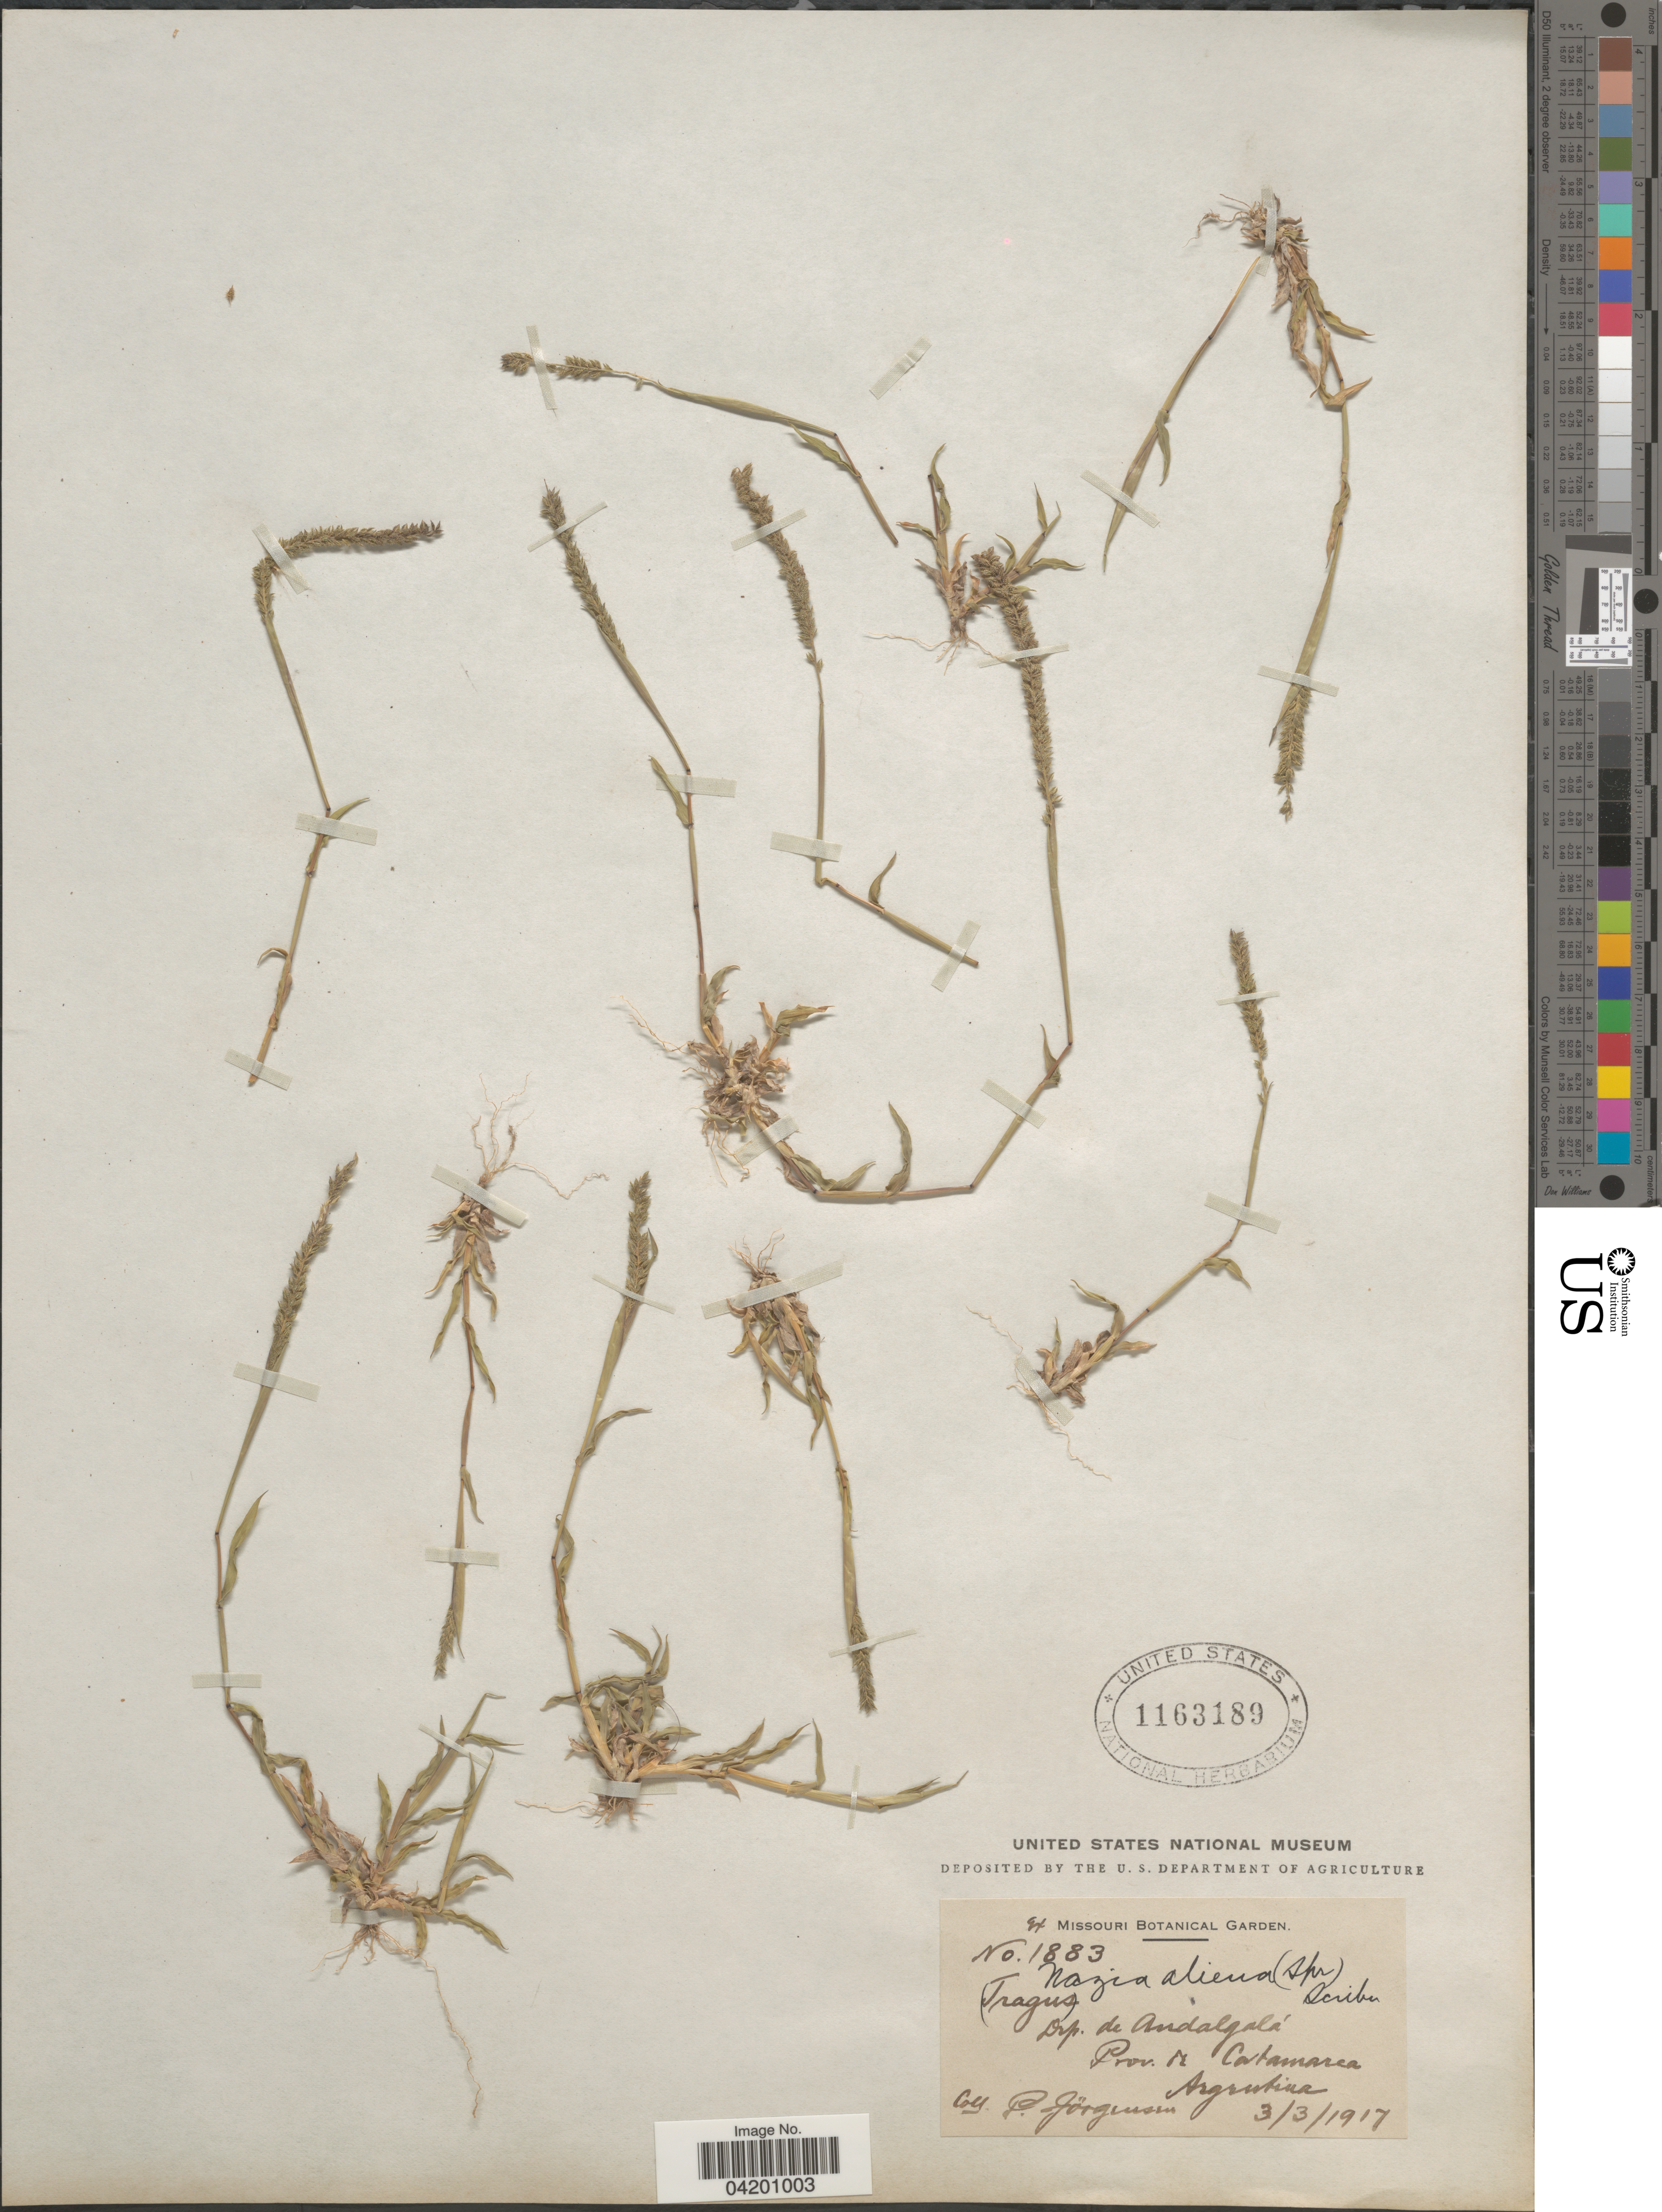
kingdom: Plantae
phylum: Tracheophyta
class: Liliopsida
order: Poales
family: Poaceae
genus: Tragus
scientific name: Tragus berteronianus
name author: Schult.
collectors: P. Jörgensen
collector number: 1883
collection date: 1917-03-03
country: Argentina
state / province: Catamarca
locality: Dep. de Andalgalá.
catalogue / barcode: US 1163189